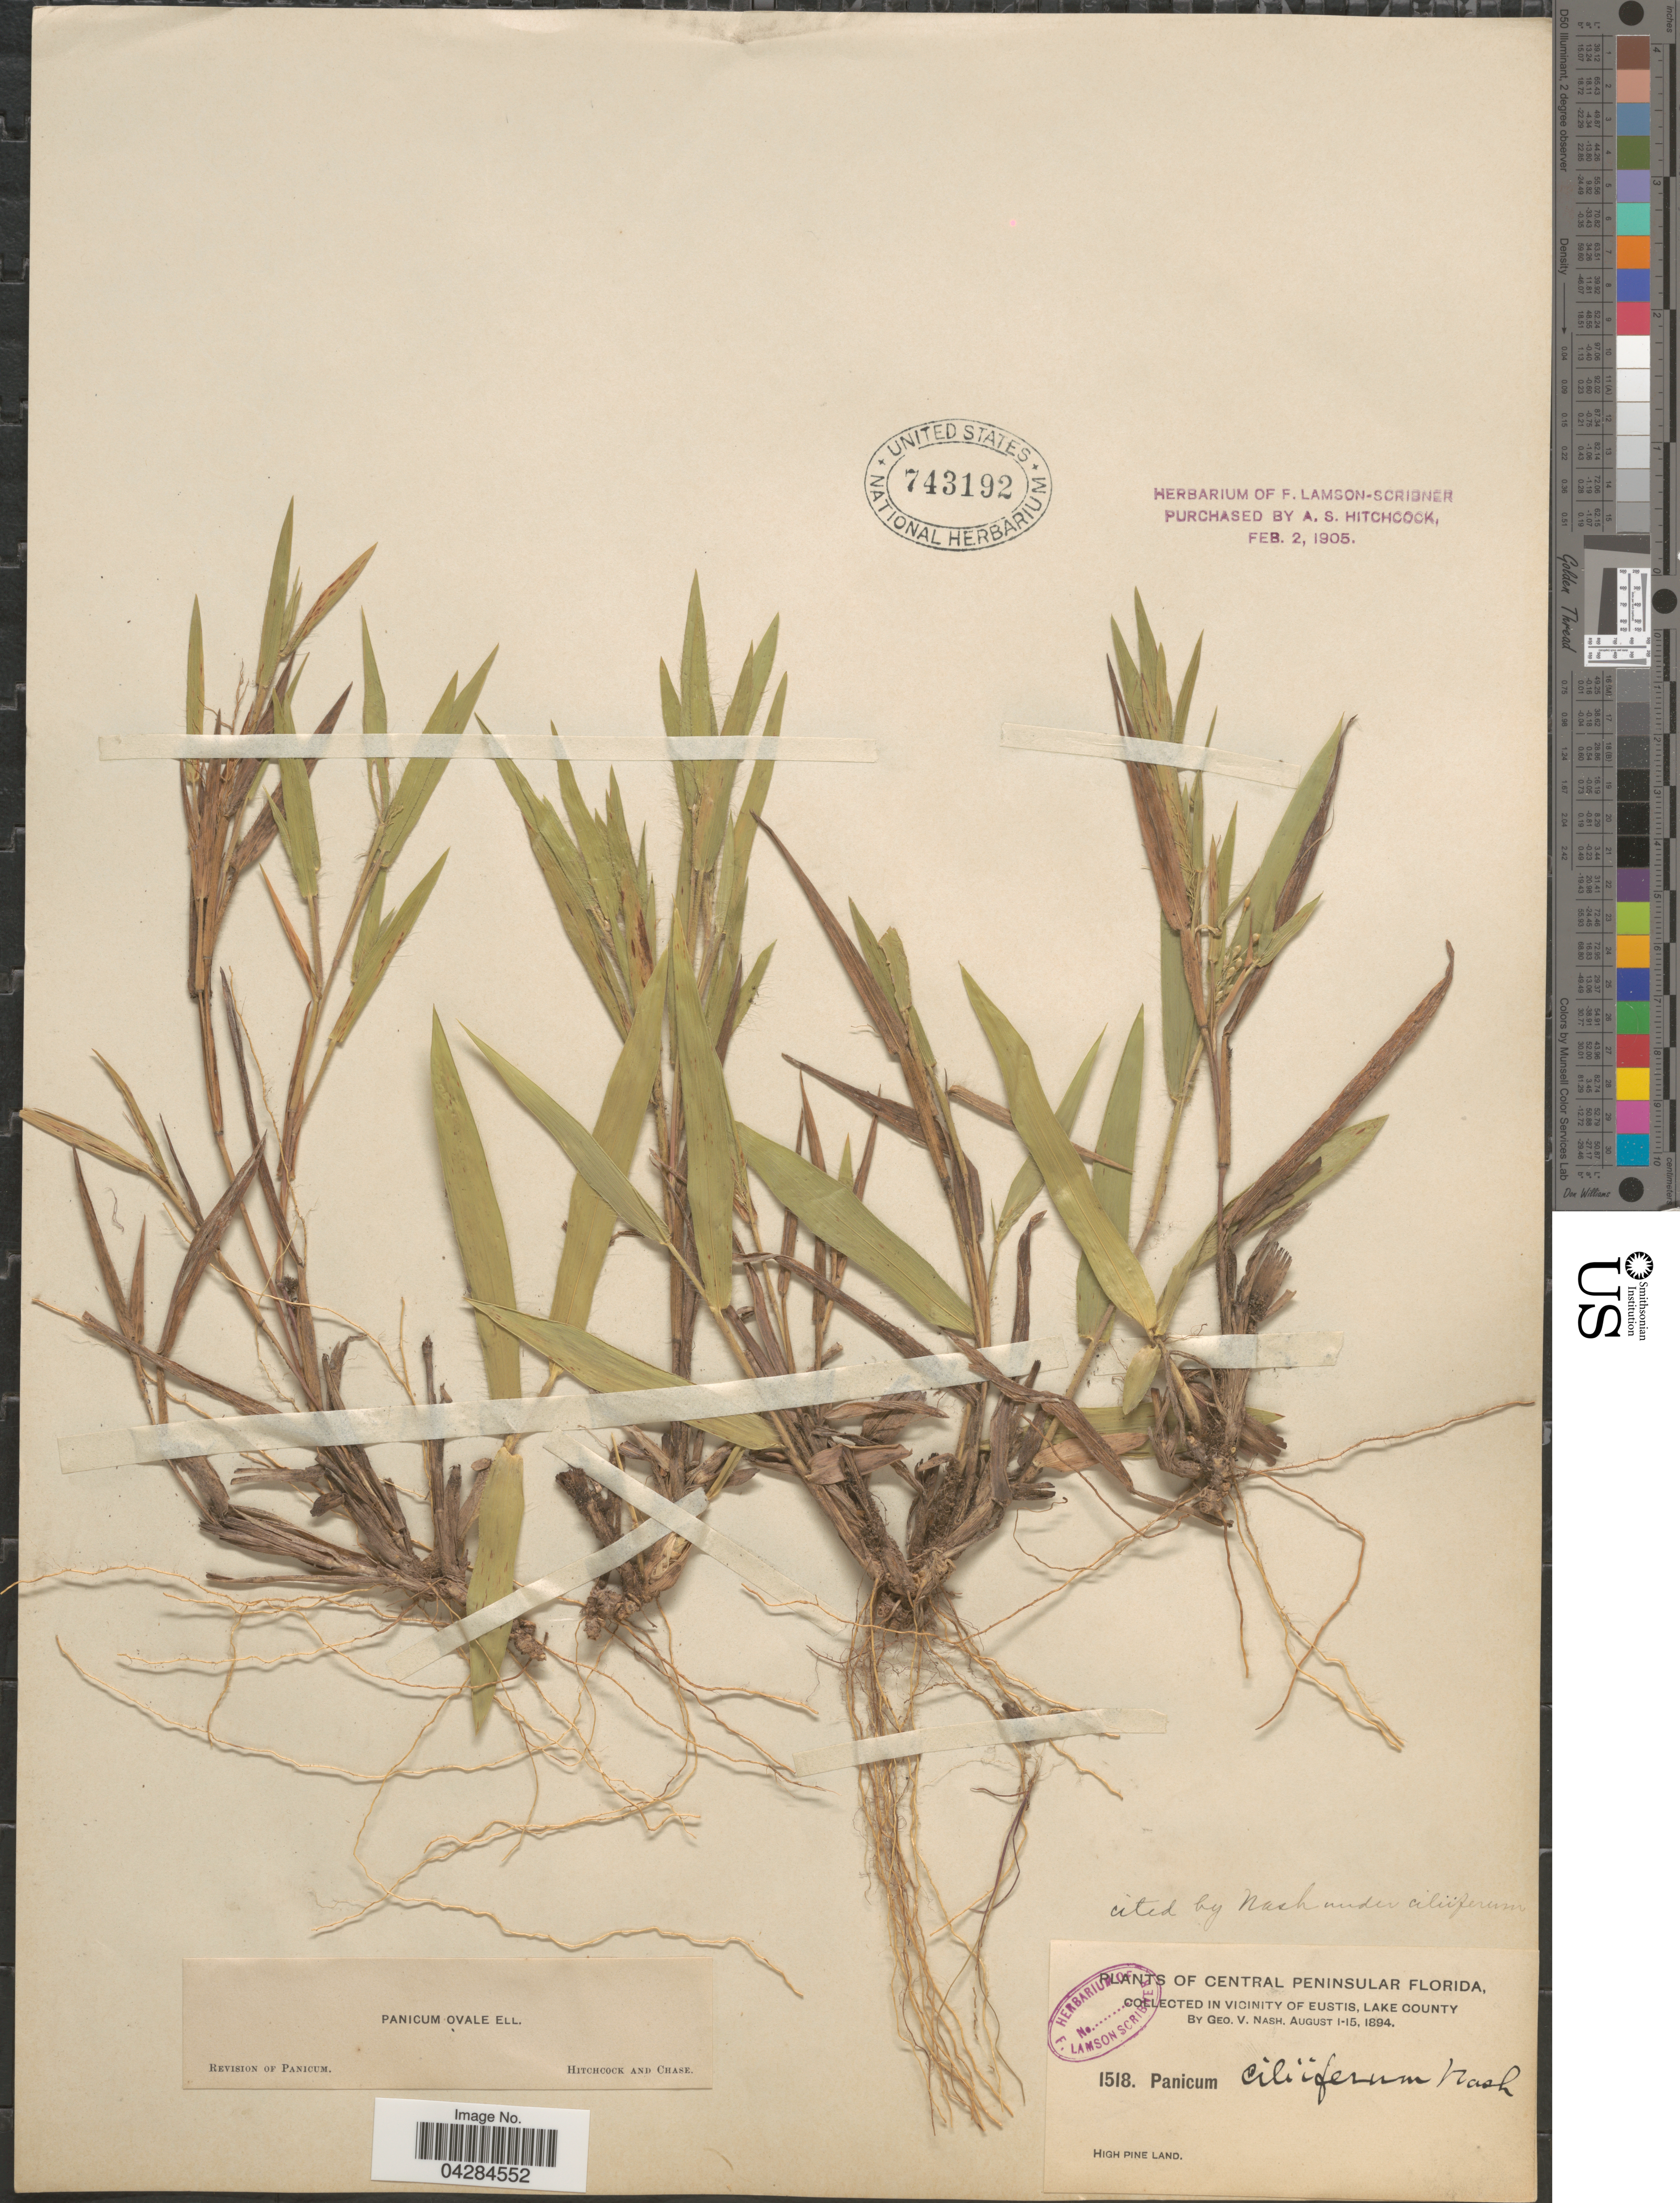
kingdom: Plantae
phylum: Tracheophyta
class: Liliopsida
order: Poales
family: Poaceae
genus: Dichanthelium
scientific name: Dichanthelium ovale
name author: (Elliott) Gould & C.A. Clark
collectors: G. V. Nash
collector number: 1518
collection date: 1894-08-01/1894-08-15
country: United States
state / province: Florida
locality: Central Peninsular Florida, in vicinity of Eustis, Lake County. High Pine Land.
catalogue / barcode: US 743192